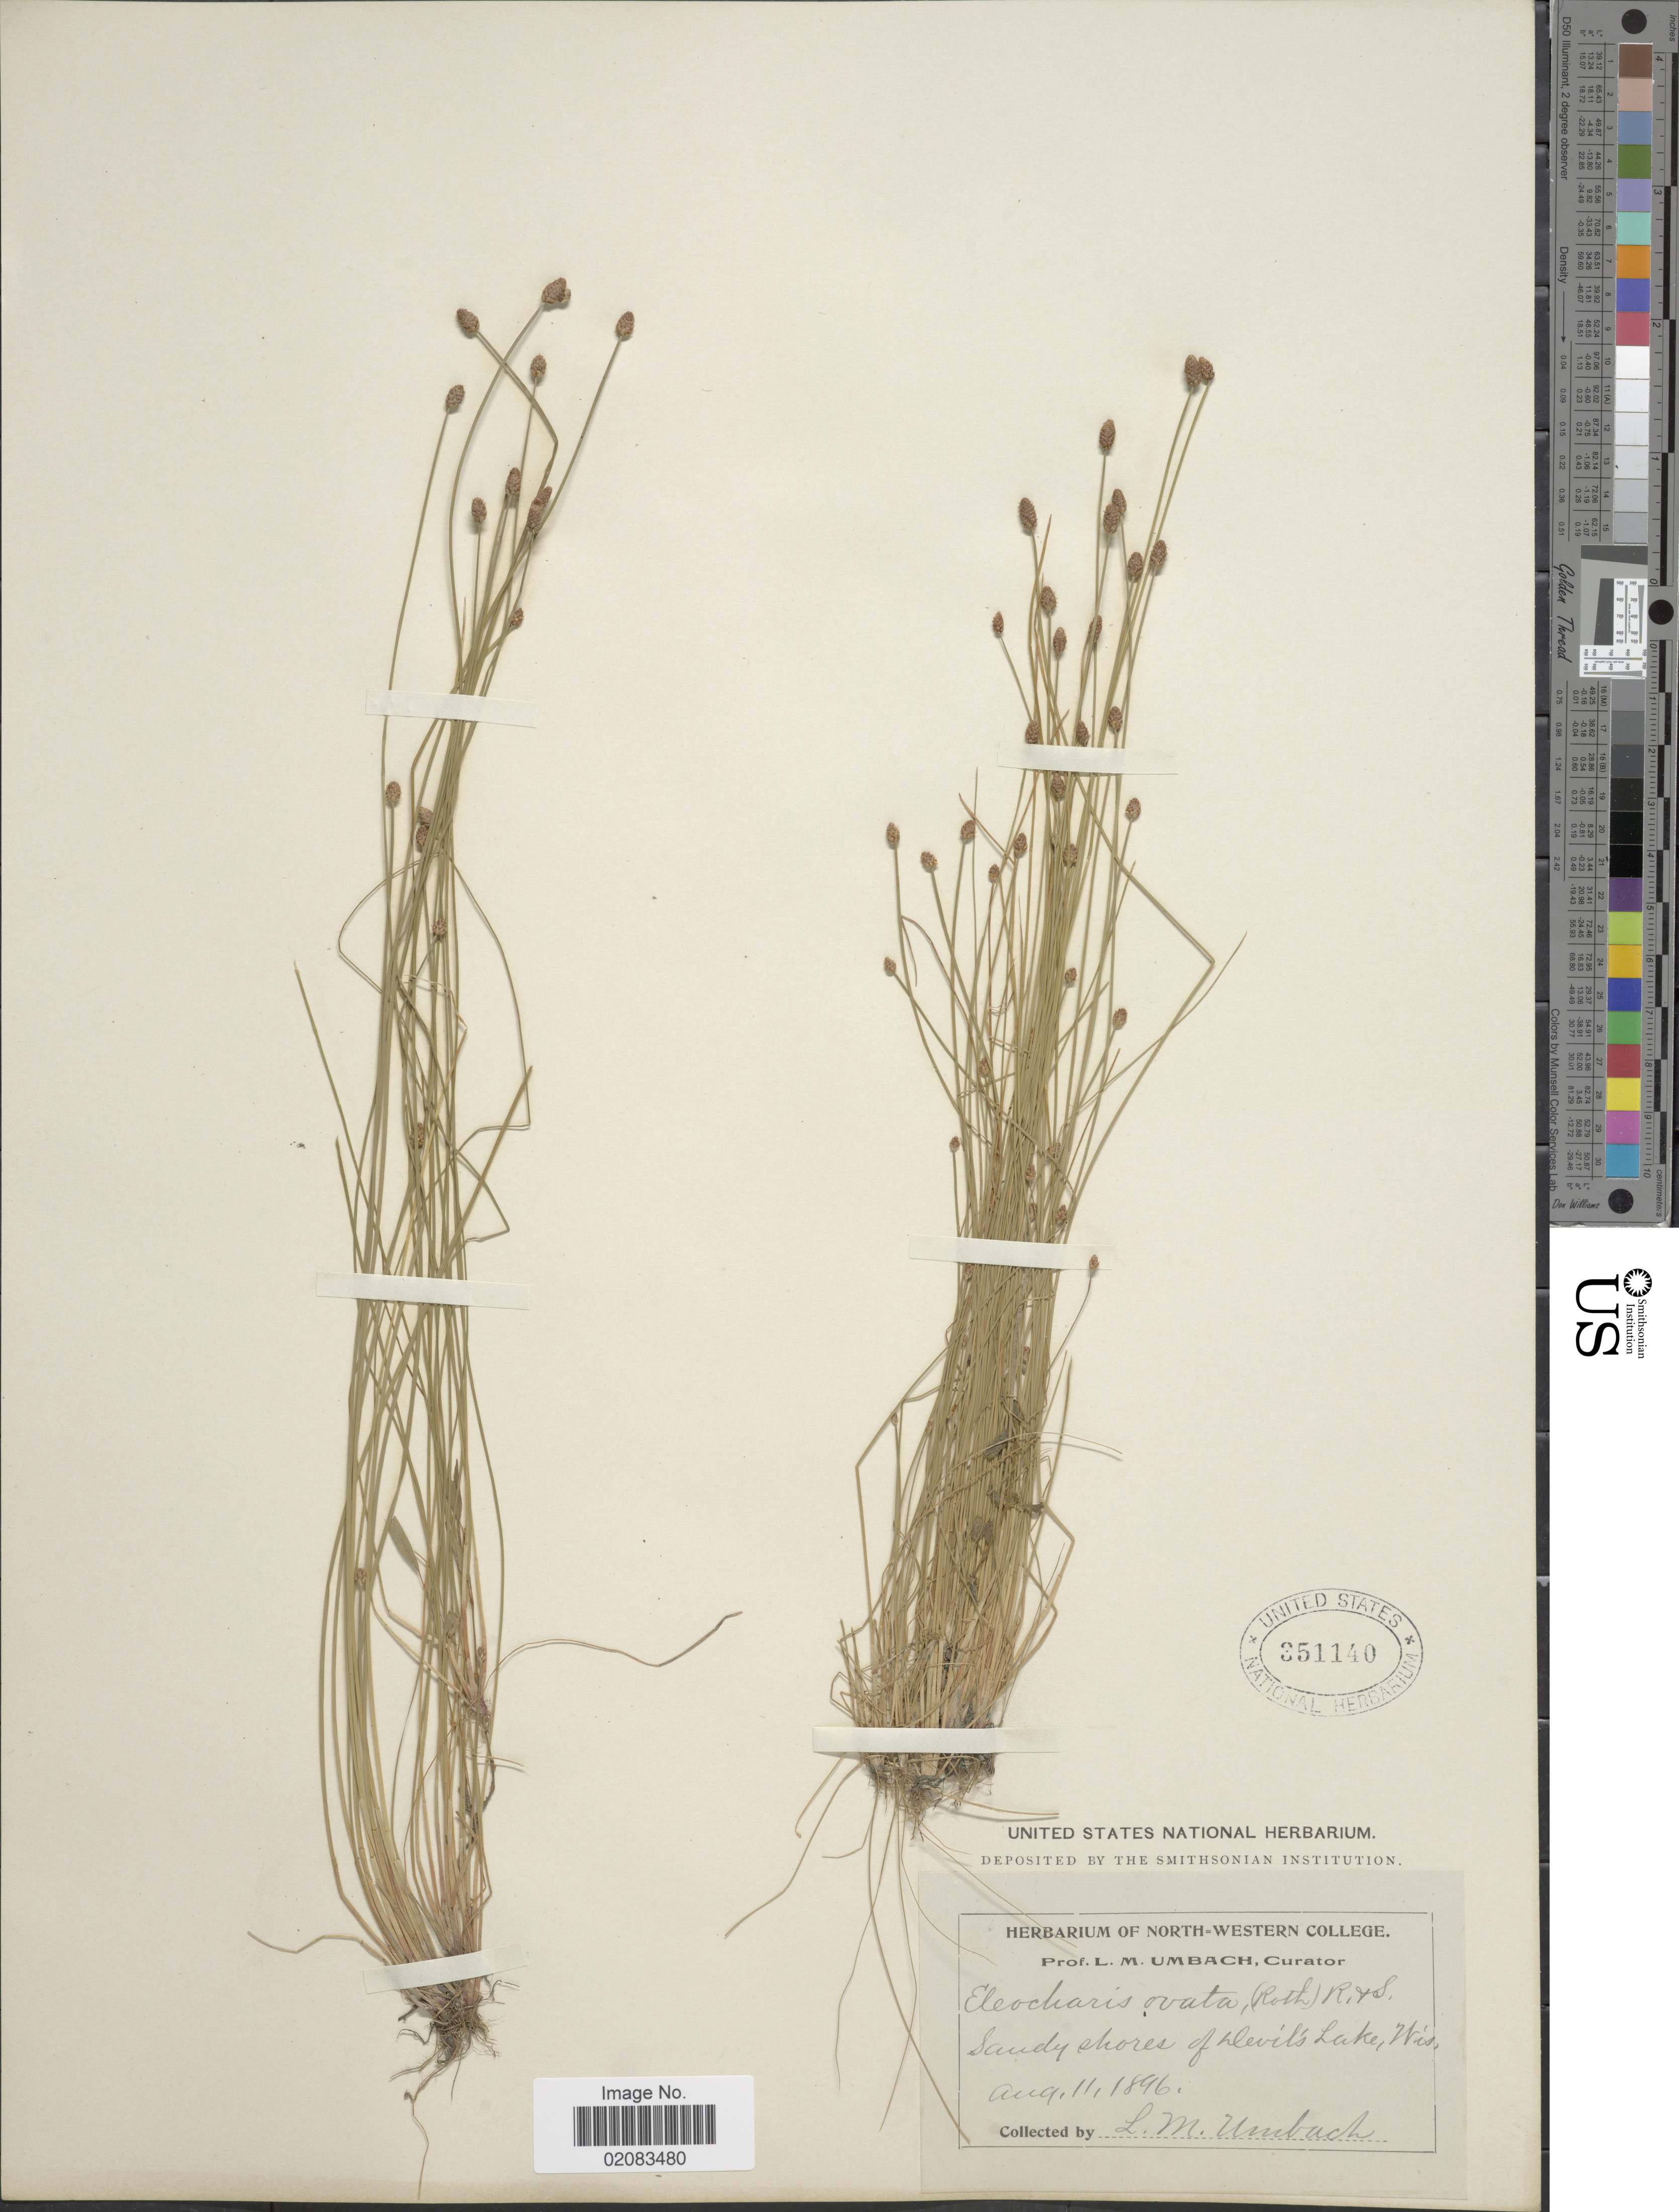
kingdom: Plantae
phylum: Tracheophyta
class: Liliopsida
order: Poales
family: Cyperaceae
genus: Eleocharis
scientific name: Eleocharis obtusa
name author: (Willd.) Schult.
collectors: L. M. Umbach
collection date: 1896-08-11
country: United States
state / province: Wisconsin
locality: Sandy shores of Devil's Lake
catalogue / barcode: US 351140